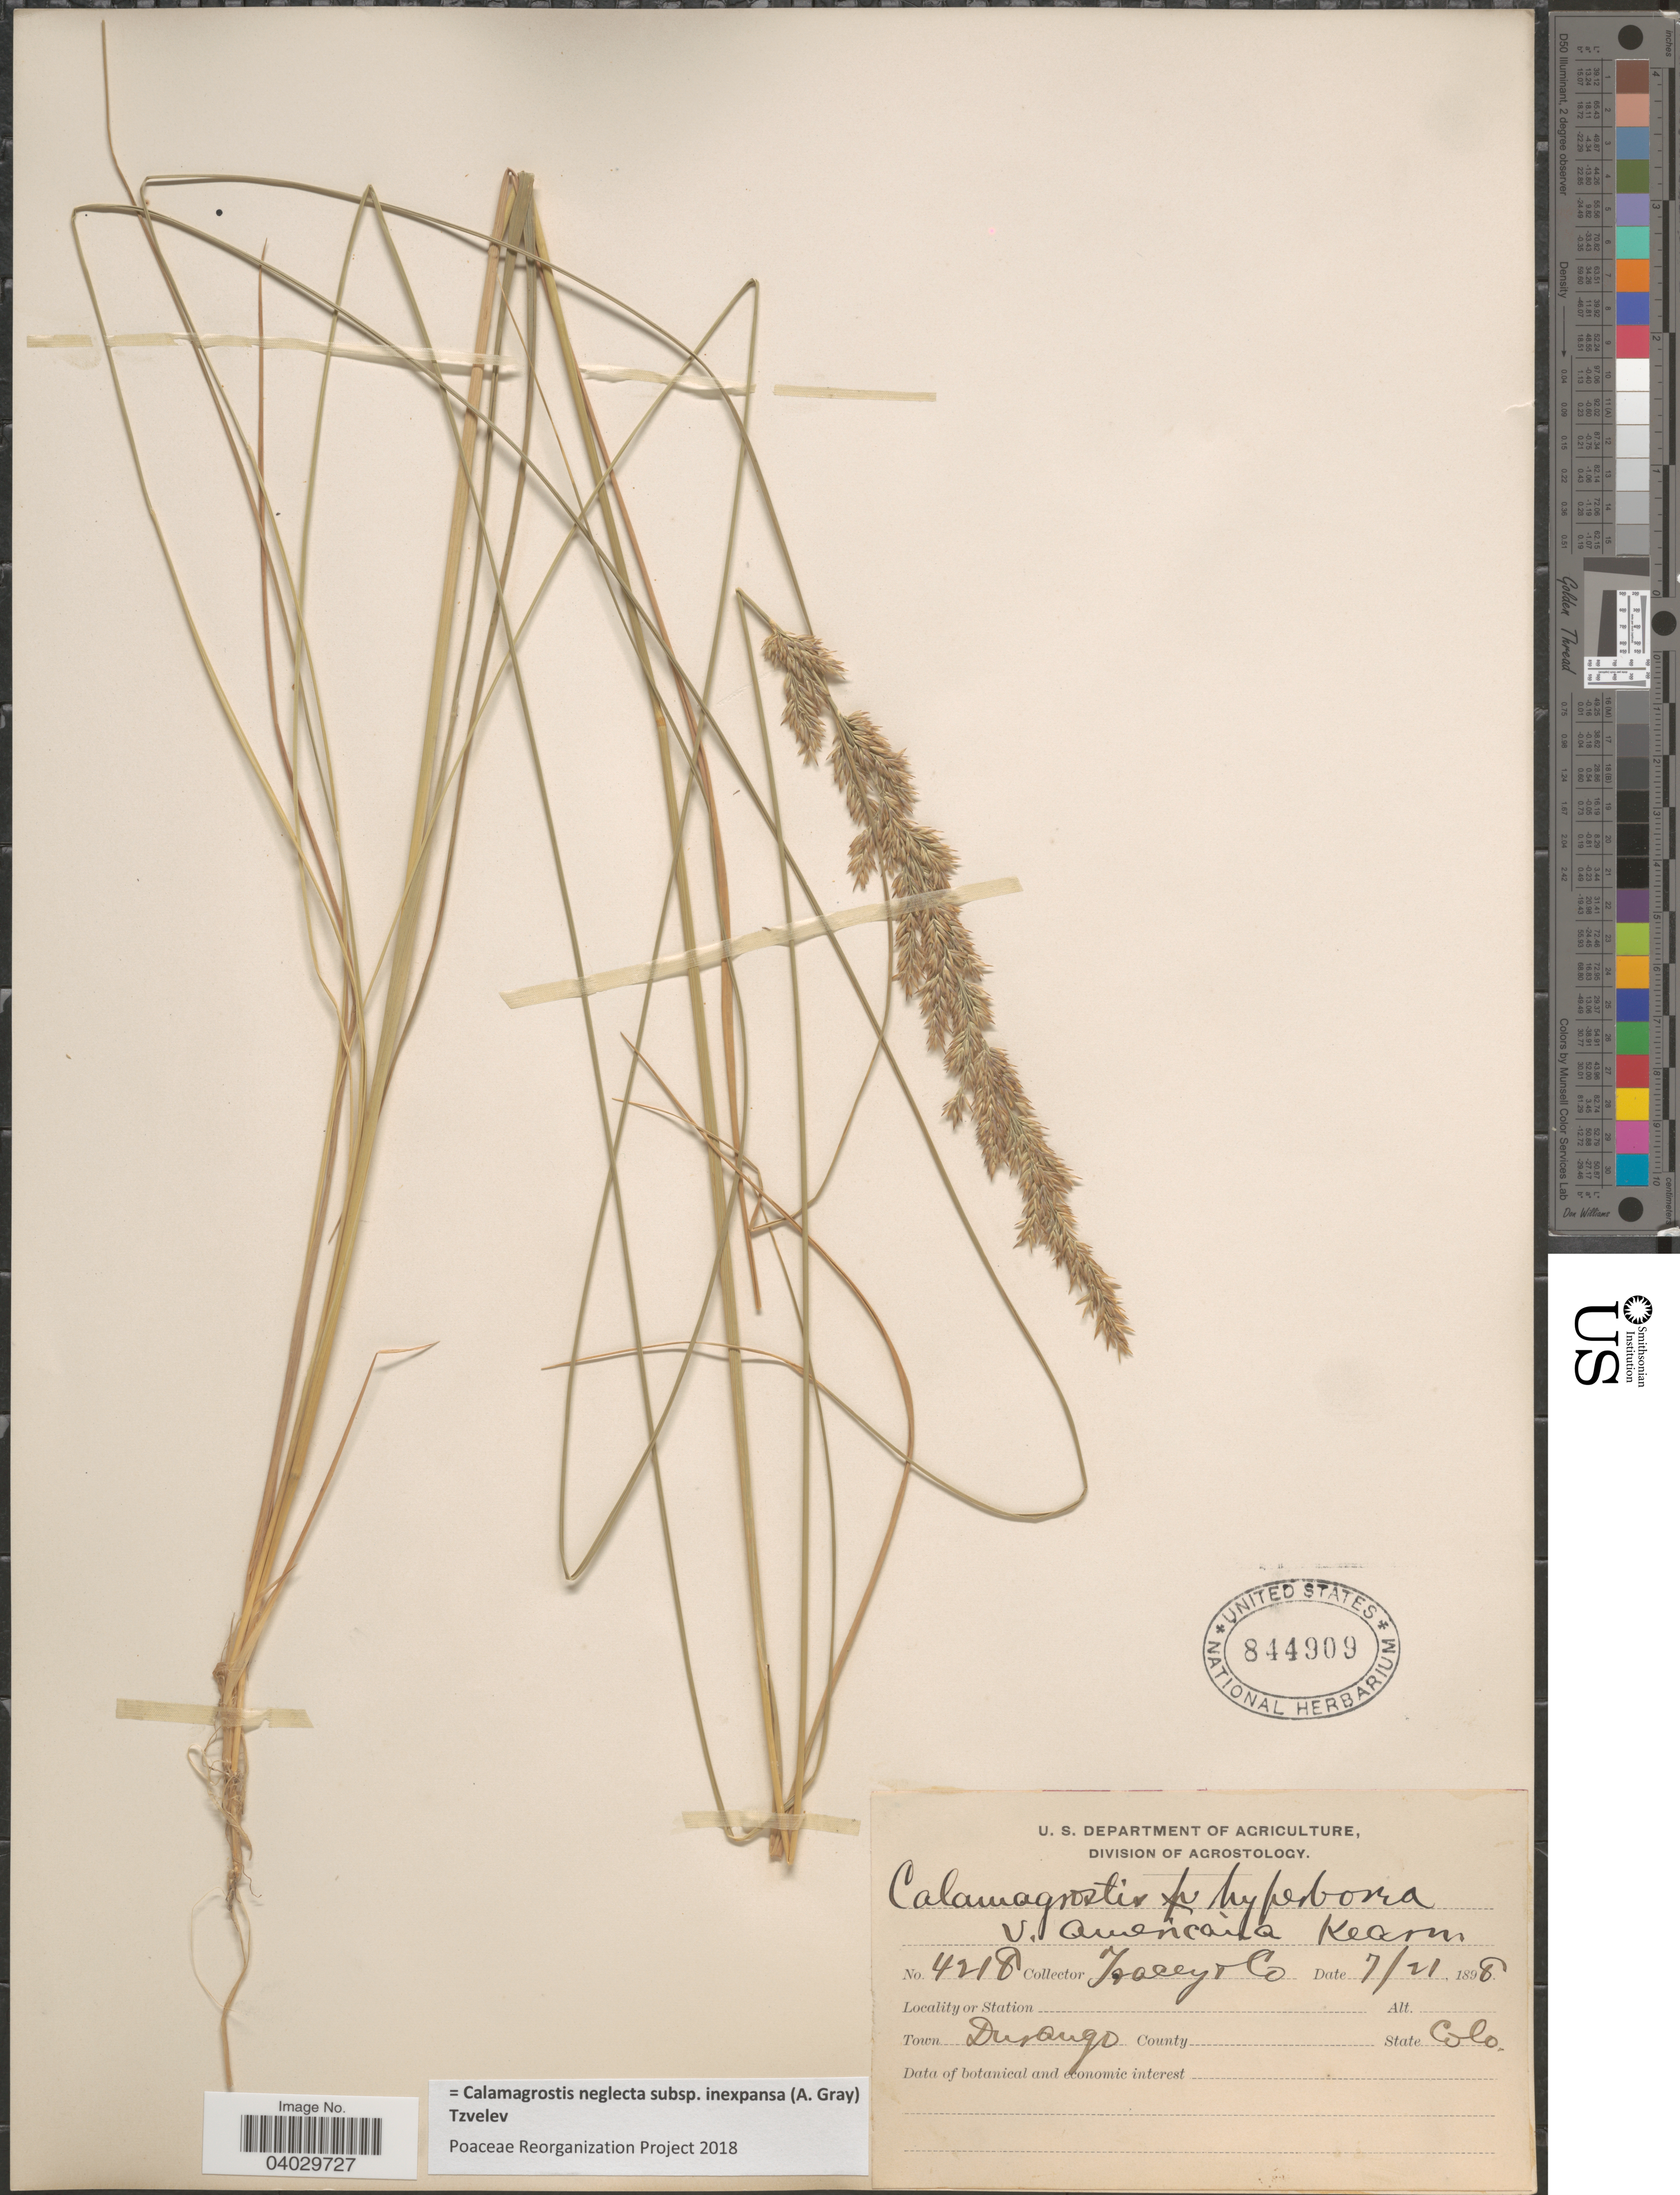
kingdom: Plantae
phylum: Tracheophyta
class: Liliopsida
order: Poales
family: Poaceae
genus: Calamagrostis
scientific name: Calamagrostis neglecta subsp. inexpansa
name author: (A. Gray) Tzvelev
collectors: Tracey & et al.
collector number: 4218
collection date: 1898-07-21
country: United States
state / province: Colorado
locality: Town Durango.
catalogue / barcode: US 844909